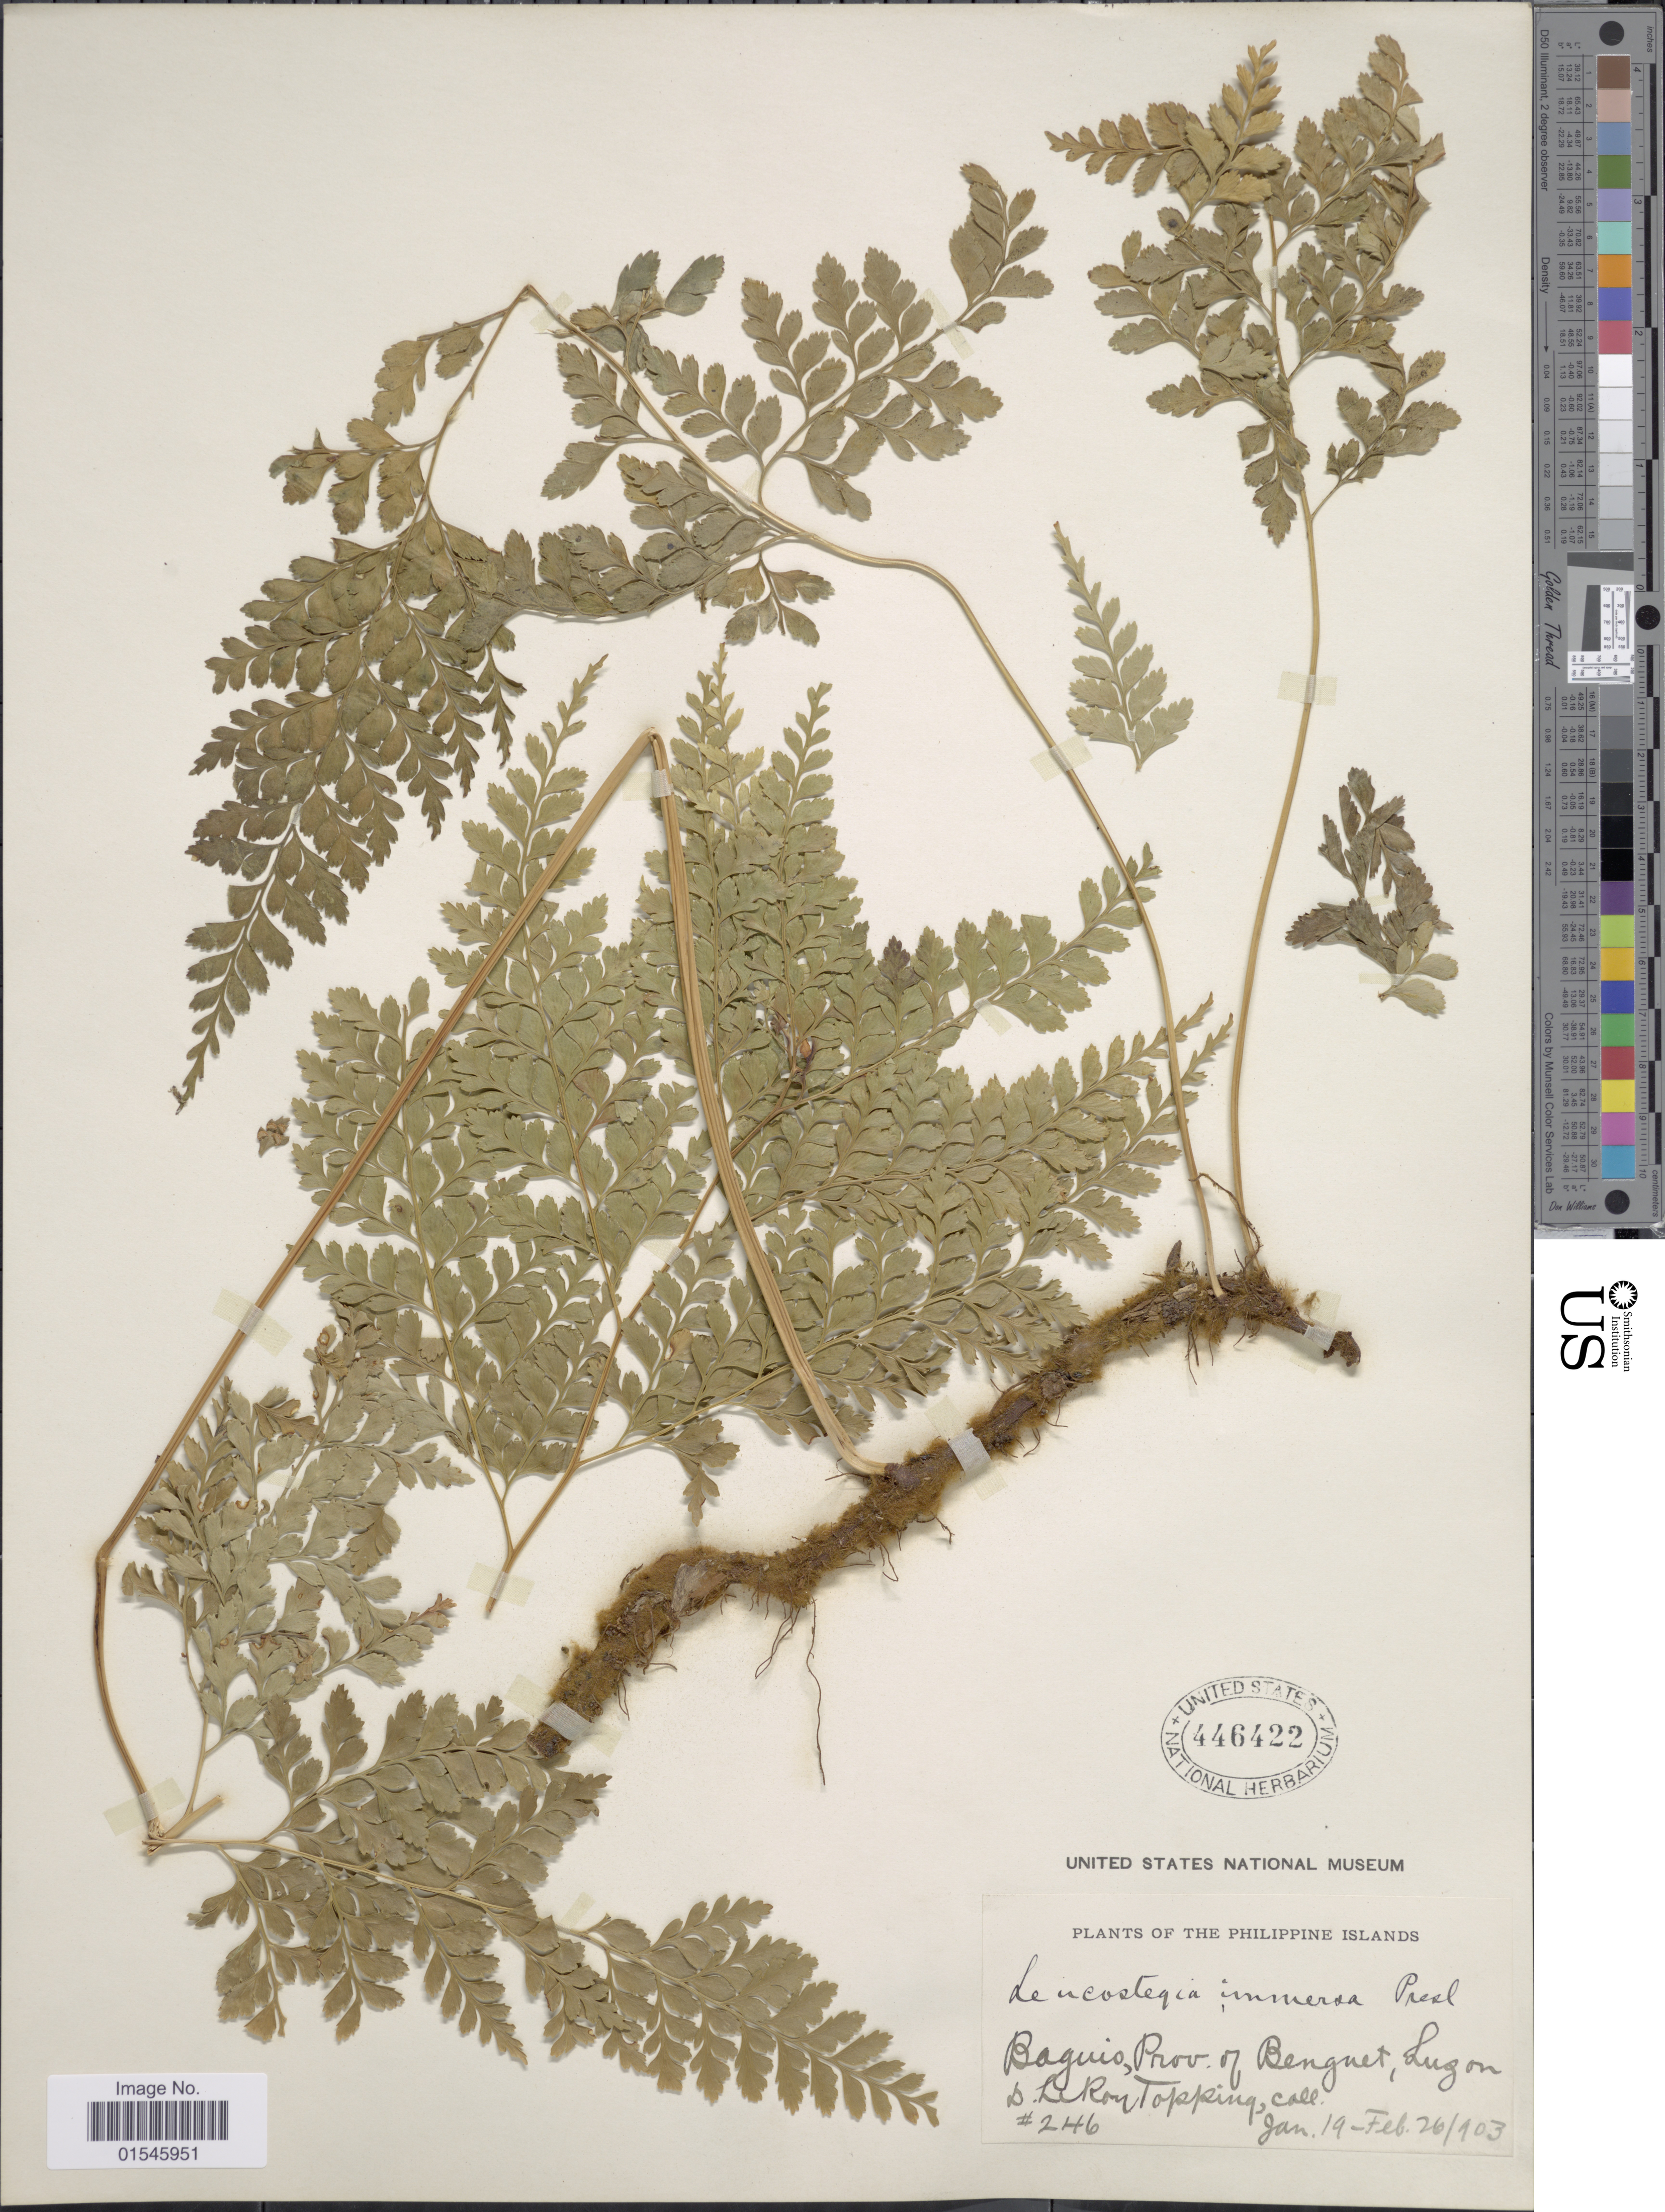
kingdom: Plantae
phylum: Tracheophyta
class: Polypodiopsida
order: Polypodiales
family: Hypodematiaceae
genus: Leucostegia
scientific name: Leucostegia truncata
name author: (D. Don) Fraser-Jenk.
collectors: D. L. Topping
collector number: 246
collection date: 1903-01-19/1903-02-26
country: Philippines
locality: Baguio, Prov. of Benguet, Luzon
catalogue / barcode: US 446422